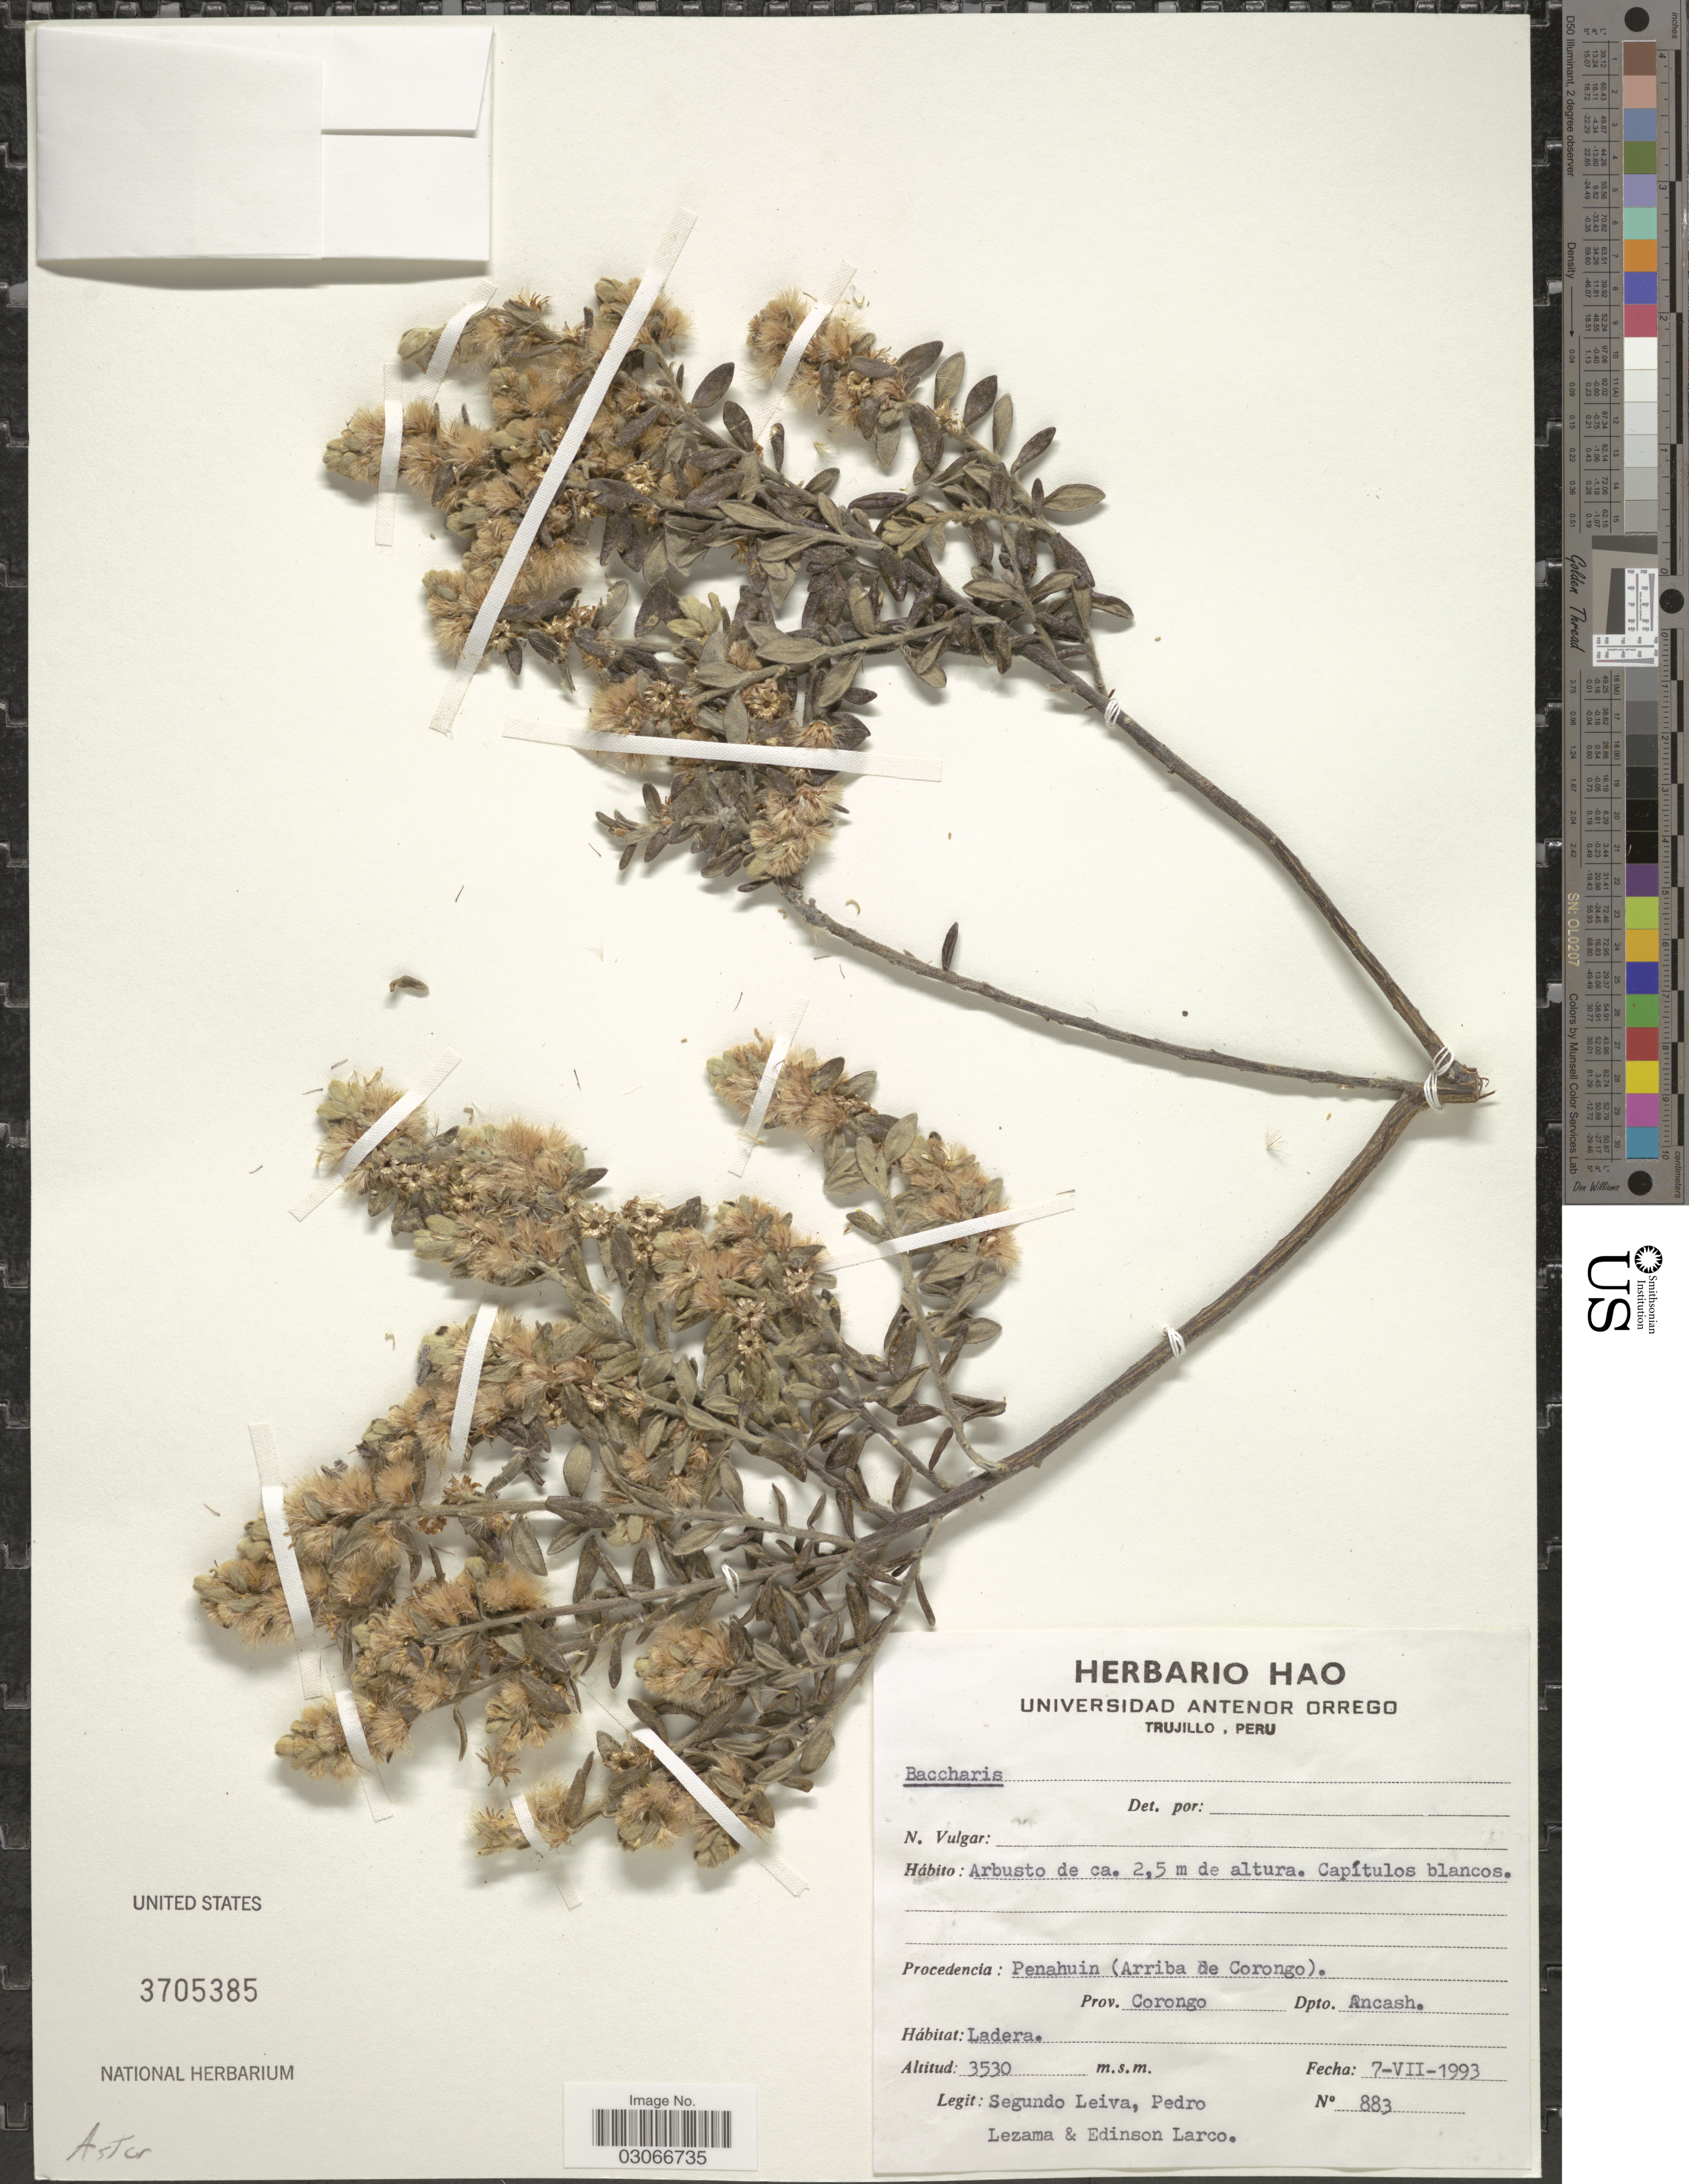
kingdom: Plantae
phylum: Tracheophyta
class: Magnoliopsida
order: Asterales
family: Asteraceae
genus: Baccharis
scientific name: Baccharis sp.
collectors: S. Leiva, P. Tenorio Lezama & E. Larco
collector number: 883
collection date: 1993-07-07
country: Peru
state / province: Ancash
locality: Procedencia: Penahuin (Arriba de Corongo). Prov. Corongo. Dpto. Ancash.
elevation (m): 3530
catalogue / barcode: US 3705385